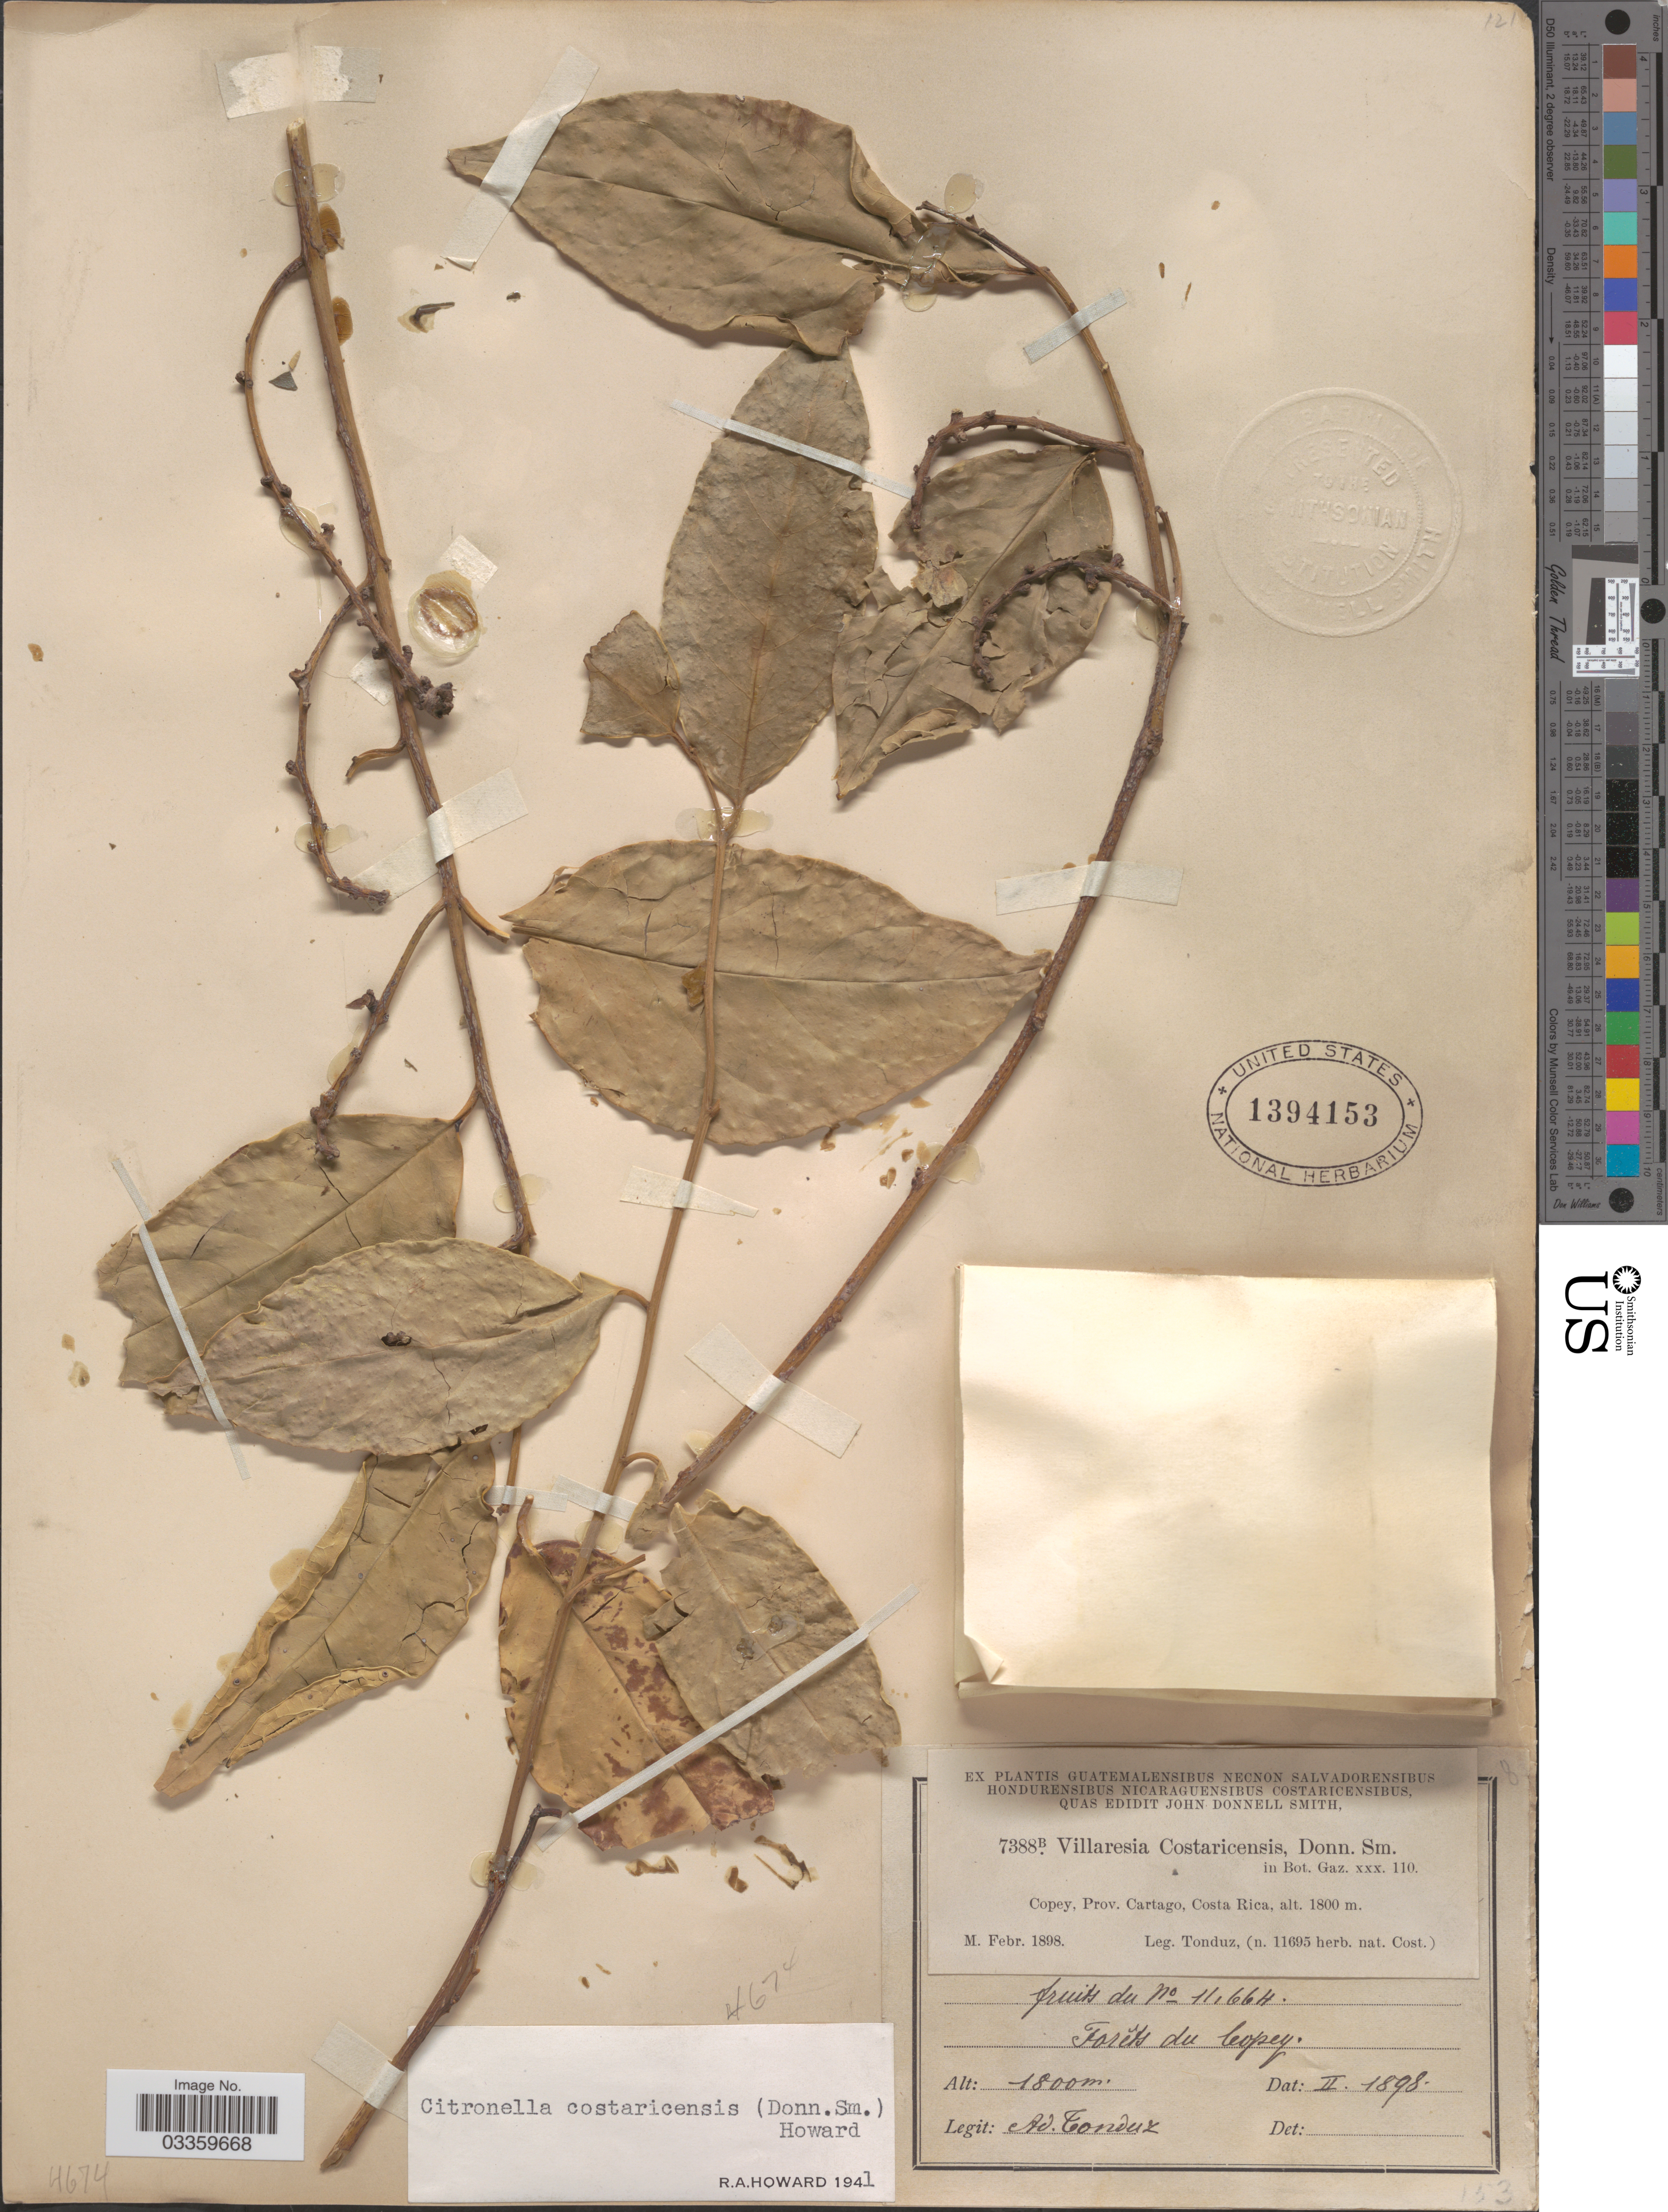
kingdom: Plantae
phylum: Tracheophyta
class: Magnoliopsida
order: Cardiopteridales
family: Cardiopteridaceae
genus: Citronella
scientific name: Citronella costaricensis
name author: (Donn. Sm.) R.A. Howard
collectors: A. Tonduz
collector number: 7388B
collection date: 1898-02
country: Costa Rica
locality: Forêts du Copey.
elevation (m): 1800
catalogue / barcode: US 1394153